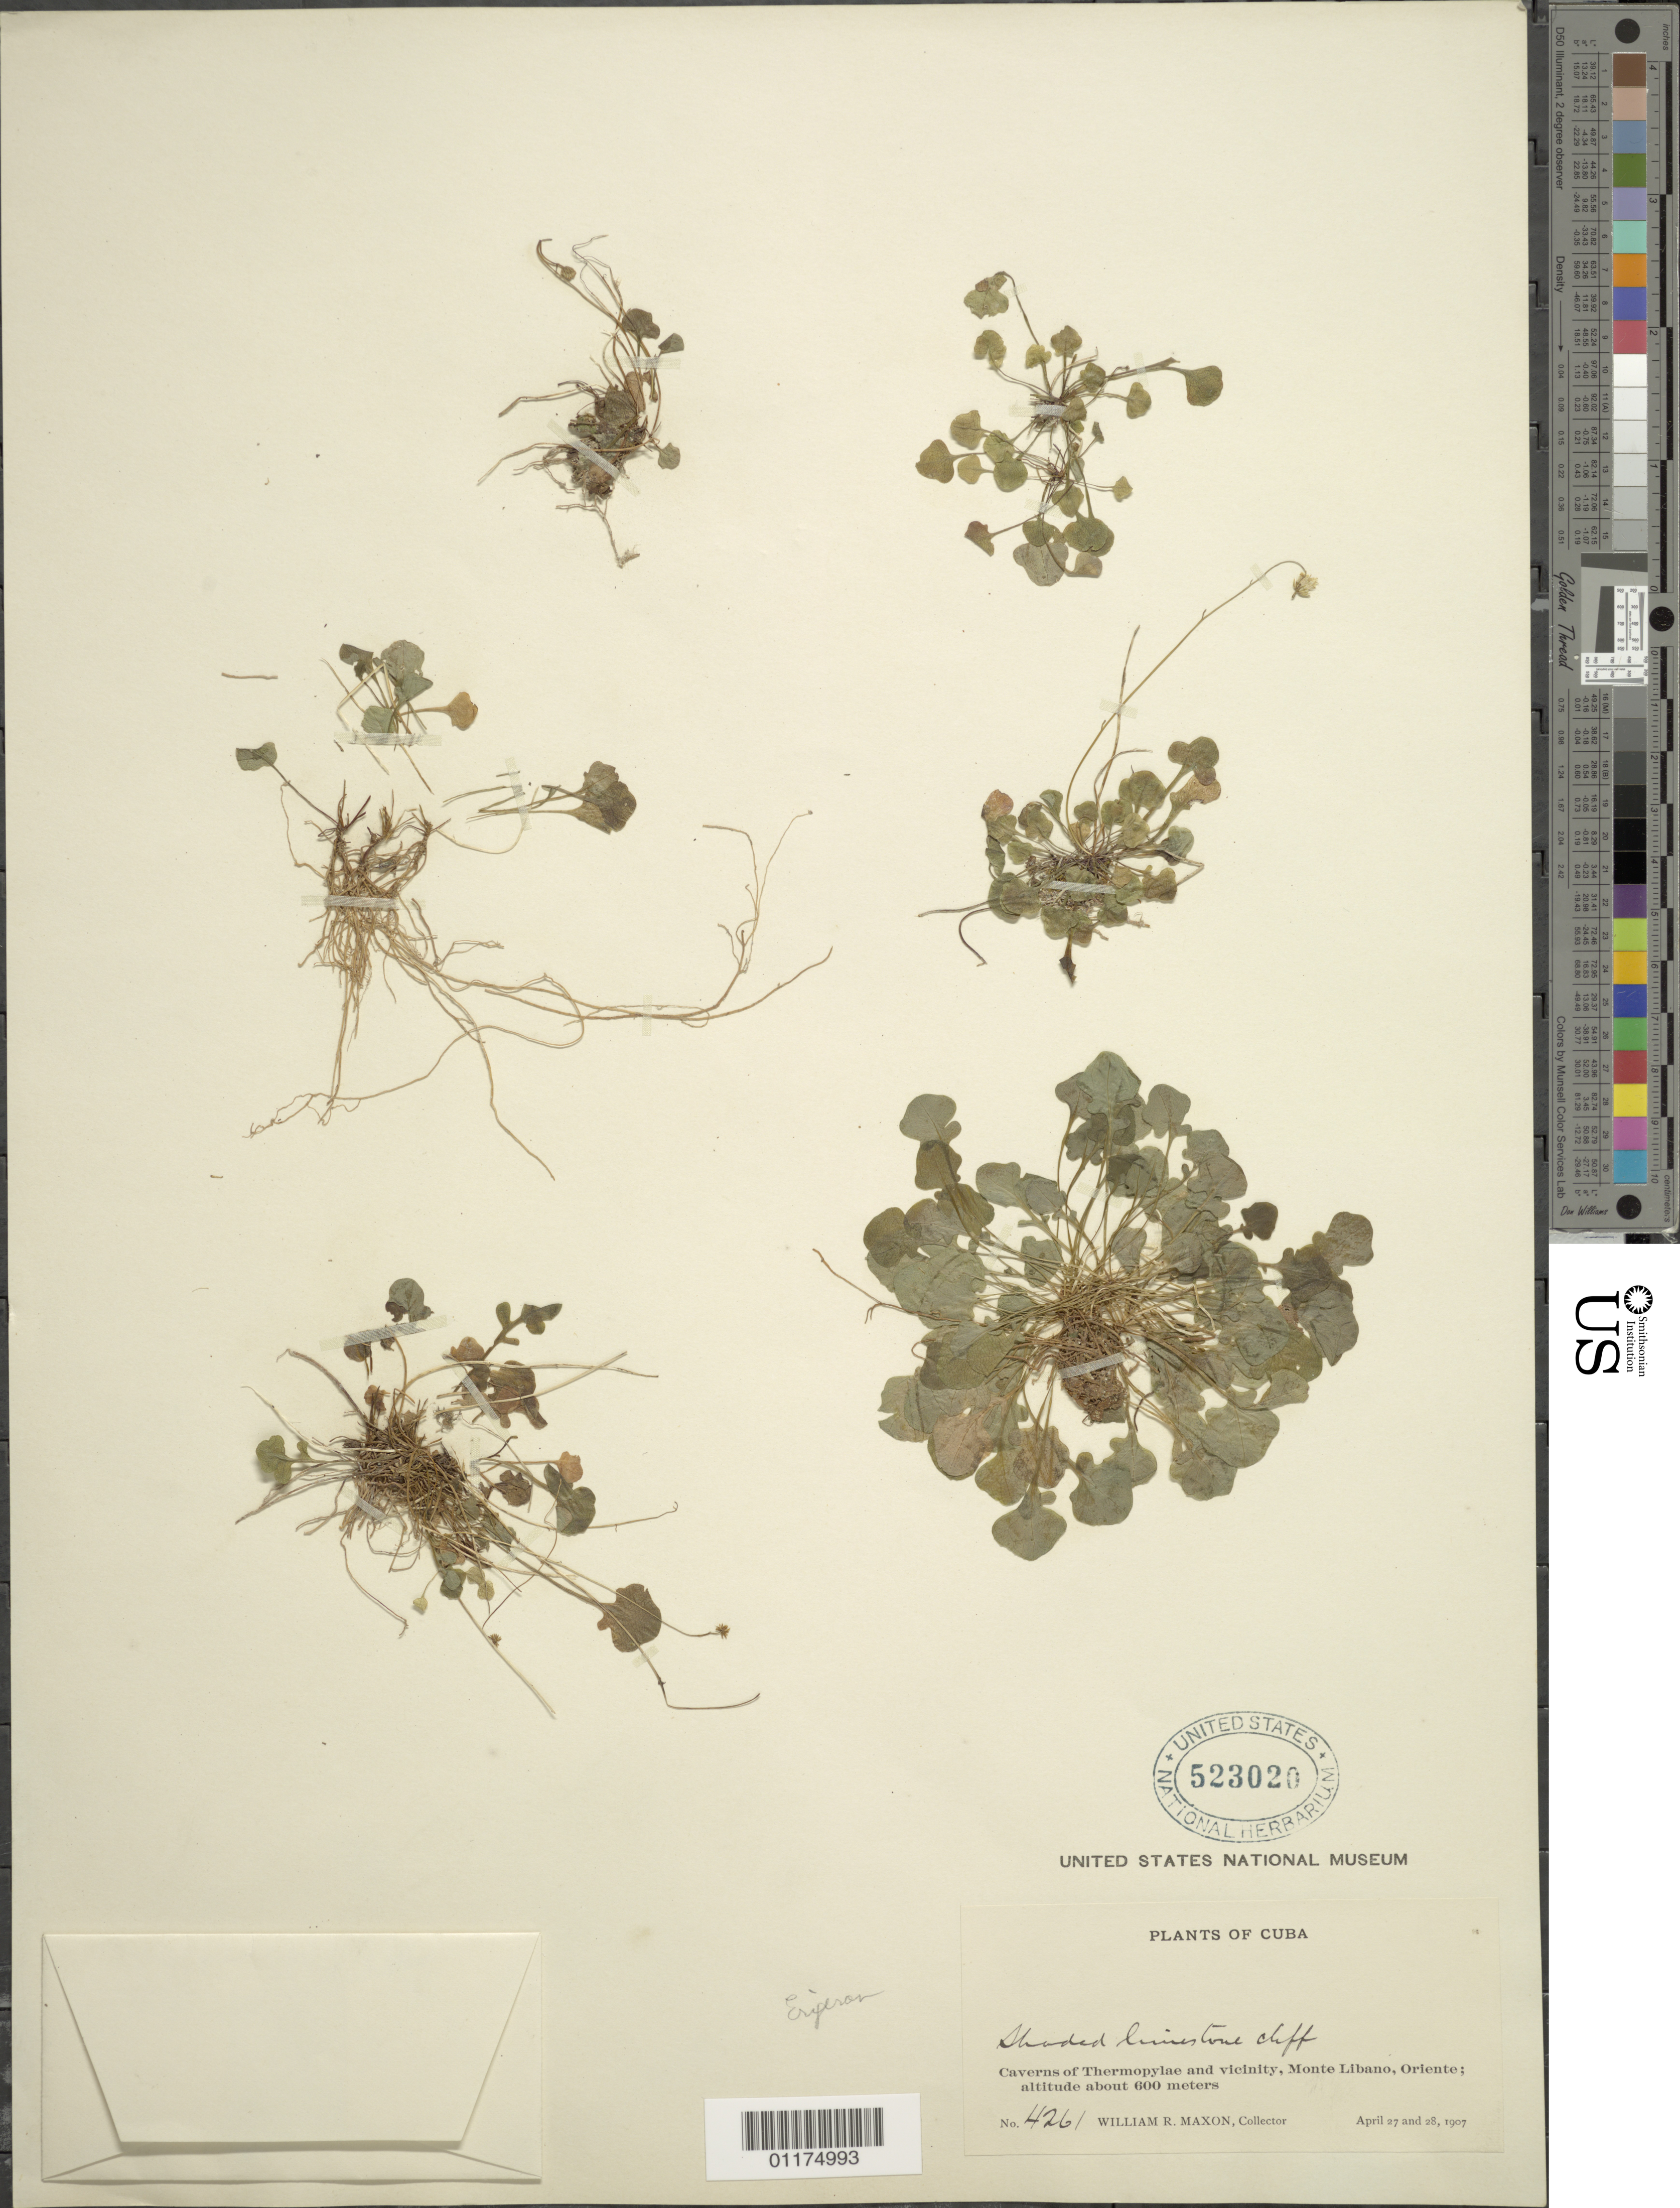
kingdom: Plantae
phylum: Tracheophyta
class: Magnoliopsida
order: Asterales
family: Asteraceae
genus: Erigeron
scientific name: Erigeron sp.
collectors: W. R. Maxon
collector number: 4261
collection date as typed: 27 Apr 1907 and 28 Apr 1907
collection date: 1907-04-27,1907-04-28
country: Cuba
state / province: Oriente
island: Cuba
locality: Caverns of Thermopylae and vicinity; Monte Libano,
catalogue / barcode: US 523020